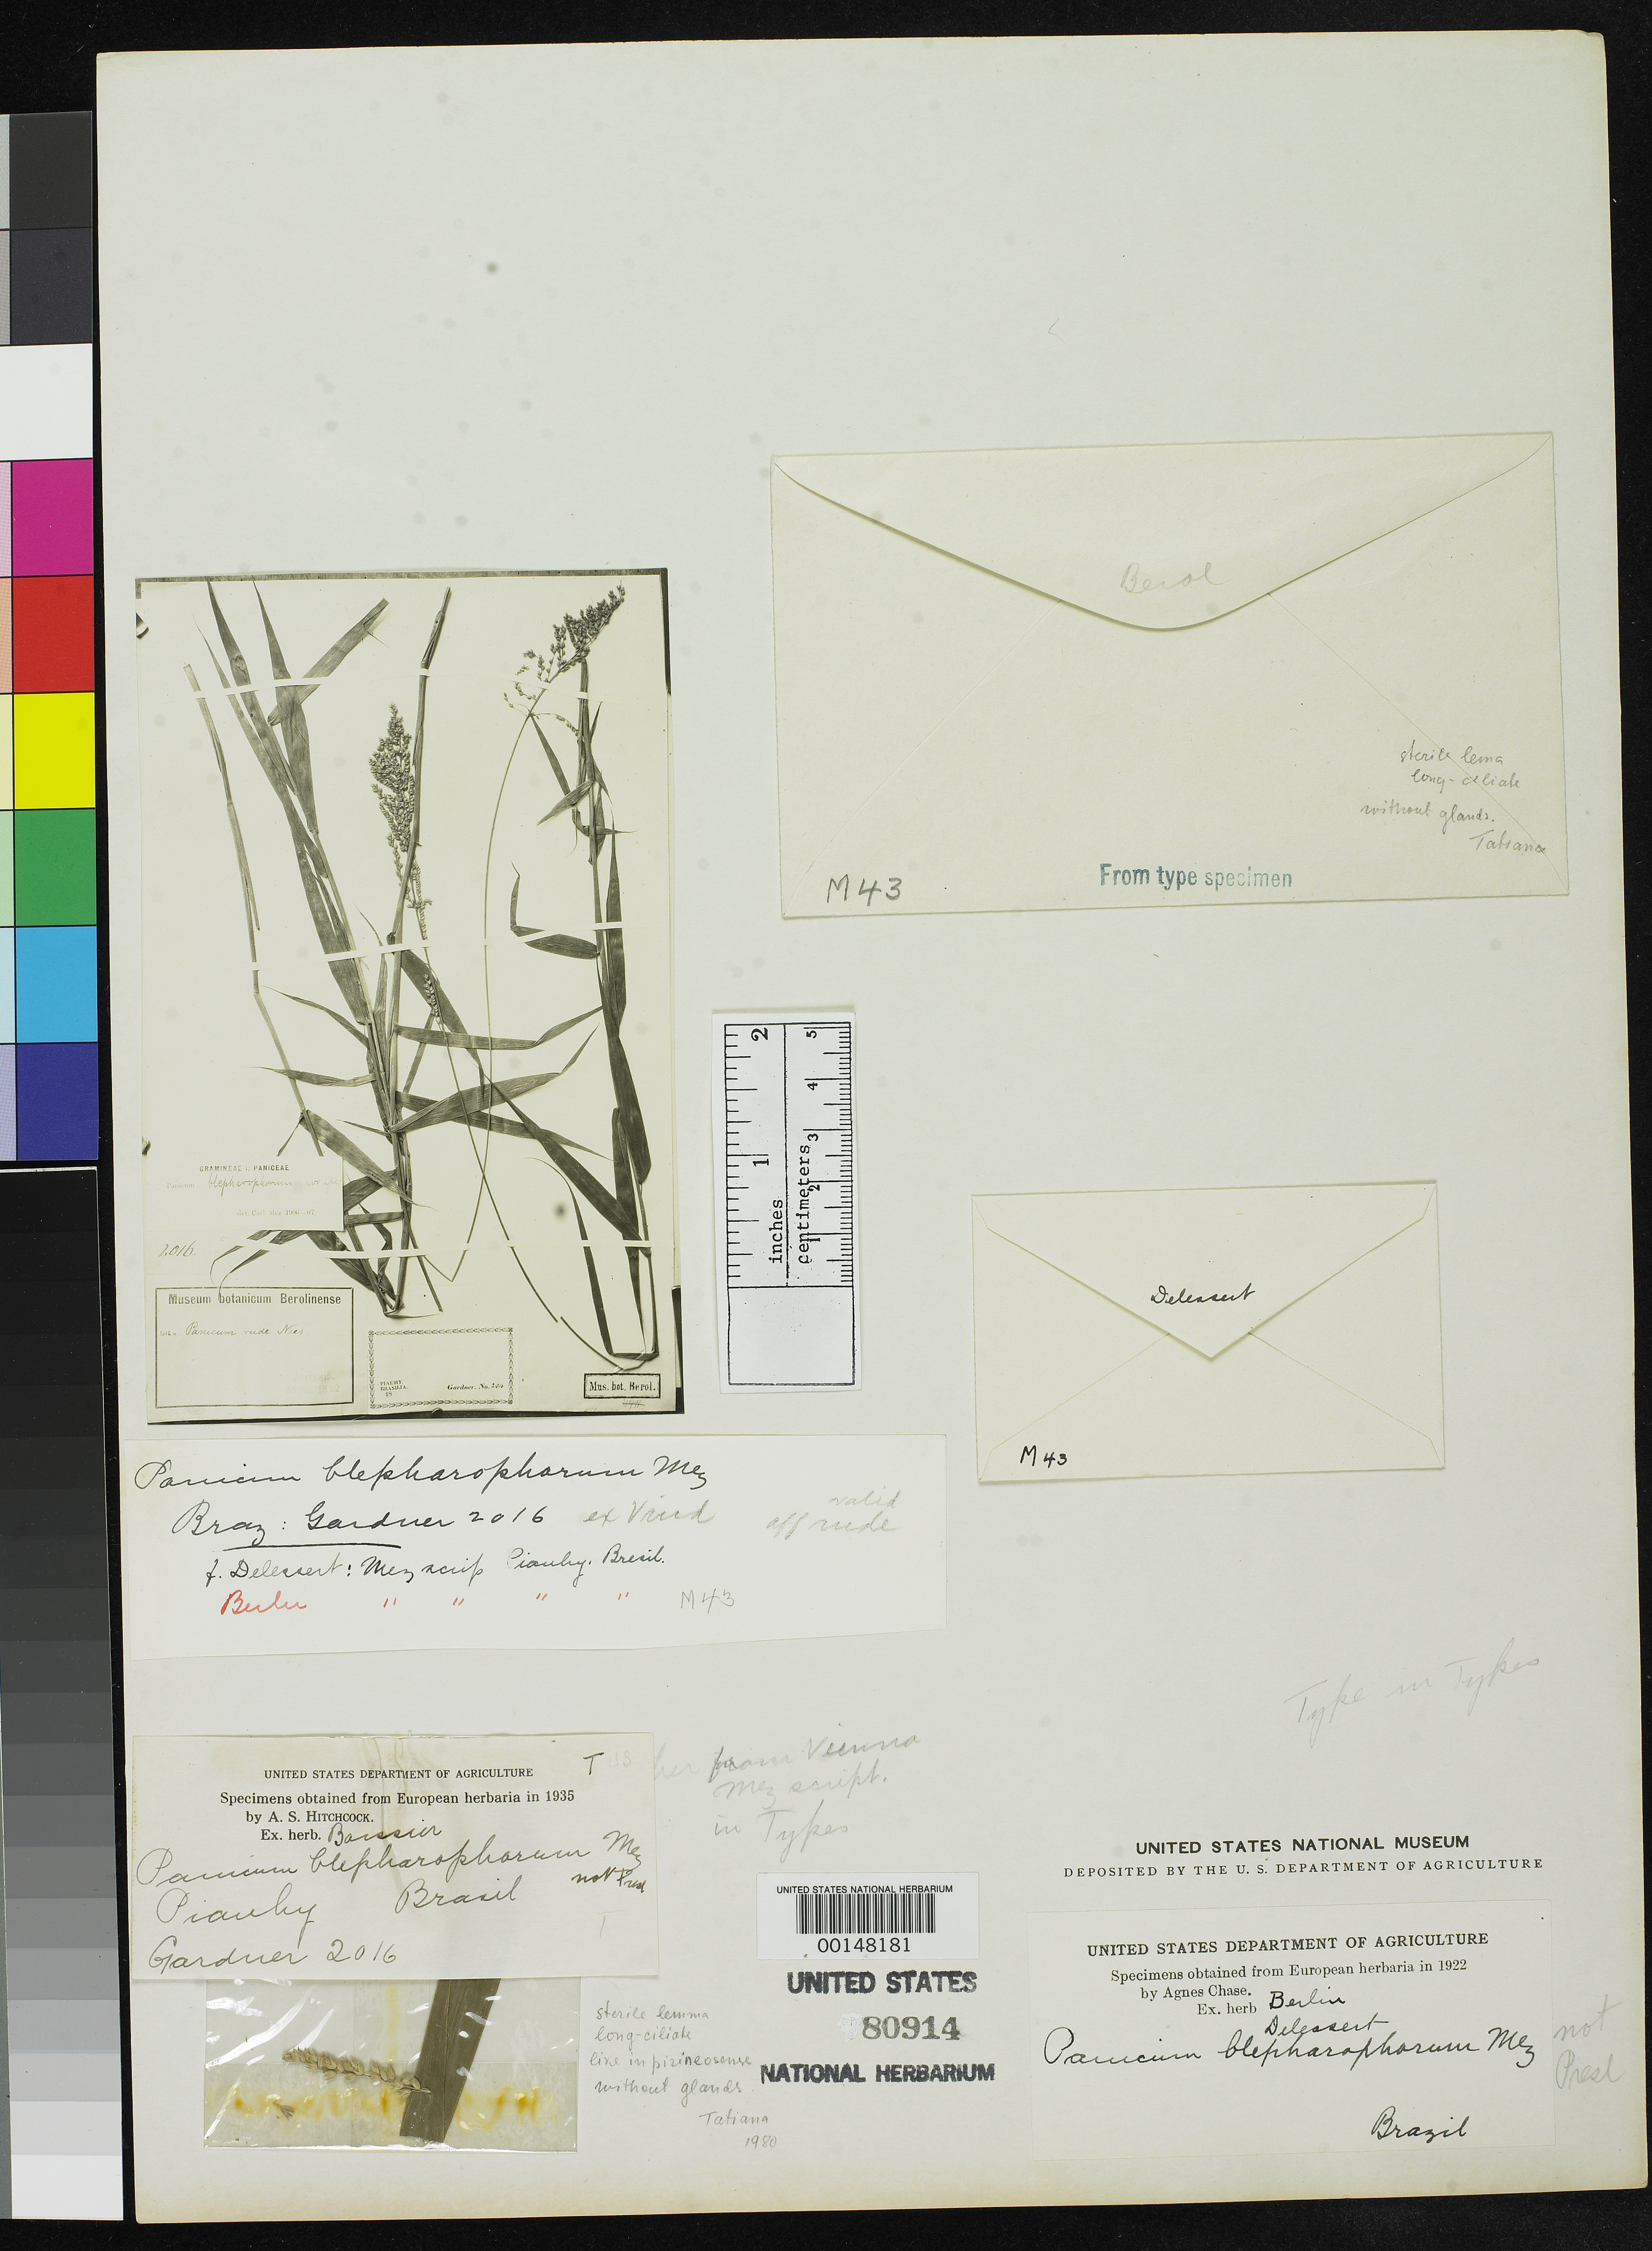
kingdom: Plantae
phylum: Tracheophyta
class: Liliopsida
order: Poales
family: Poaceae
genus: Panicum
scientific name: Panicum blepharophorum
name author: Mez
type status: Type Fragment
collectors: G. Gardner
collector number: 2016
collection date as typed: Jul 1839 to -- Sep 1839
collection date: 1839-07/1839-09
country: Brazil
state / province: Piauí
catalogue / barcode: US 80914